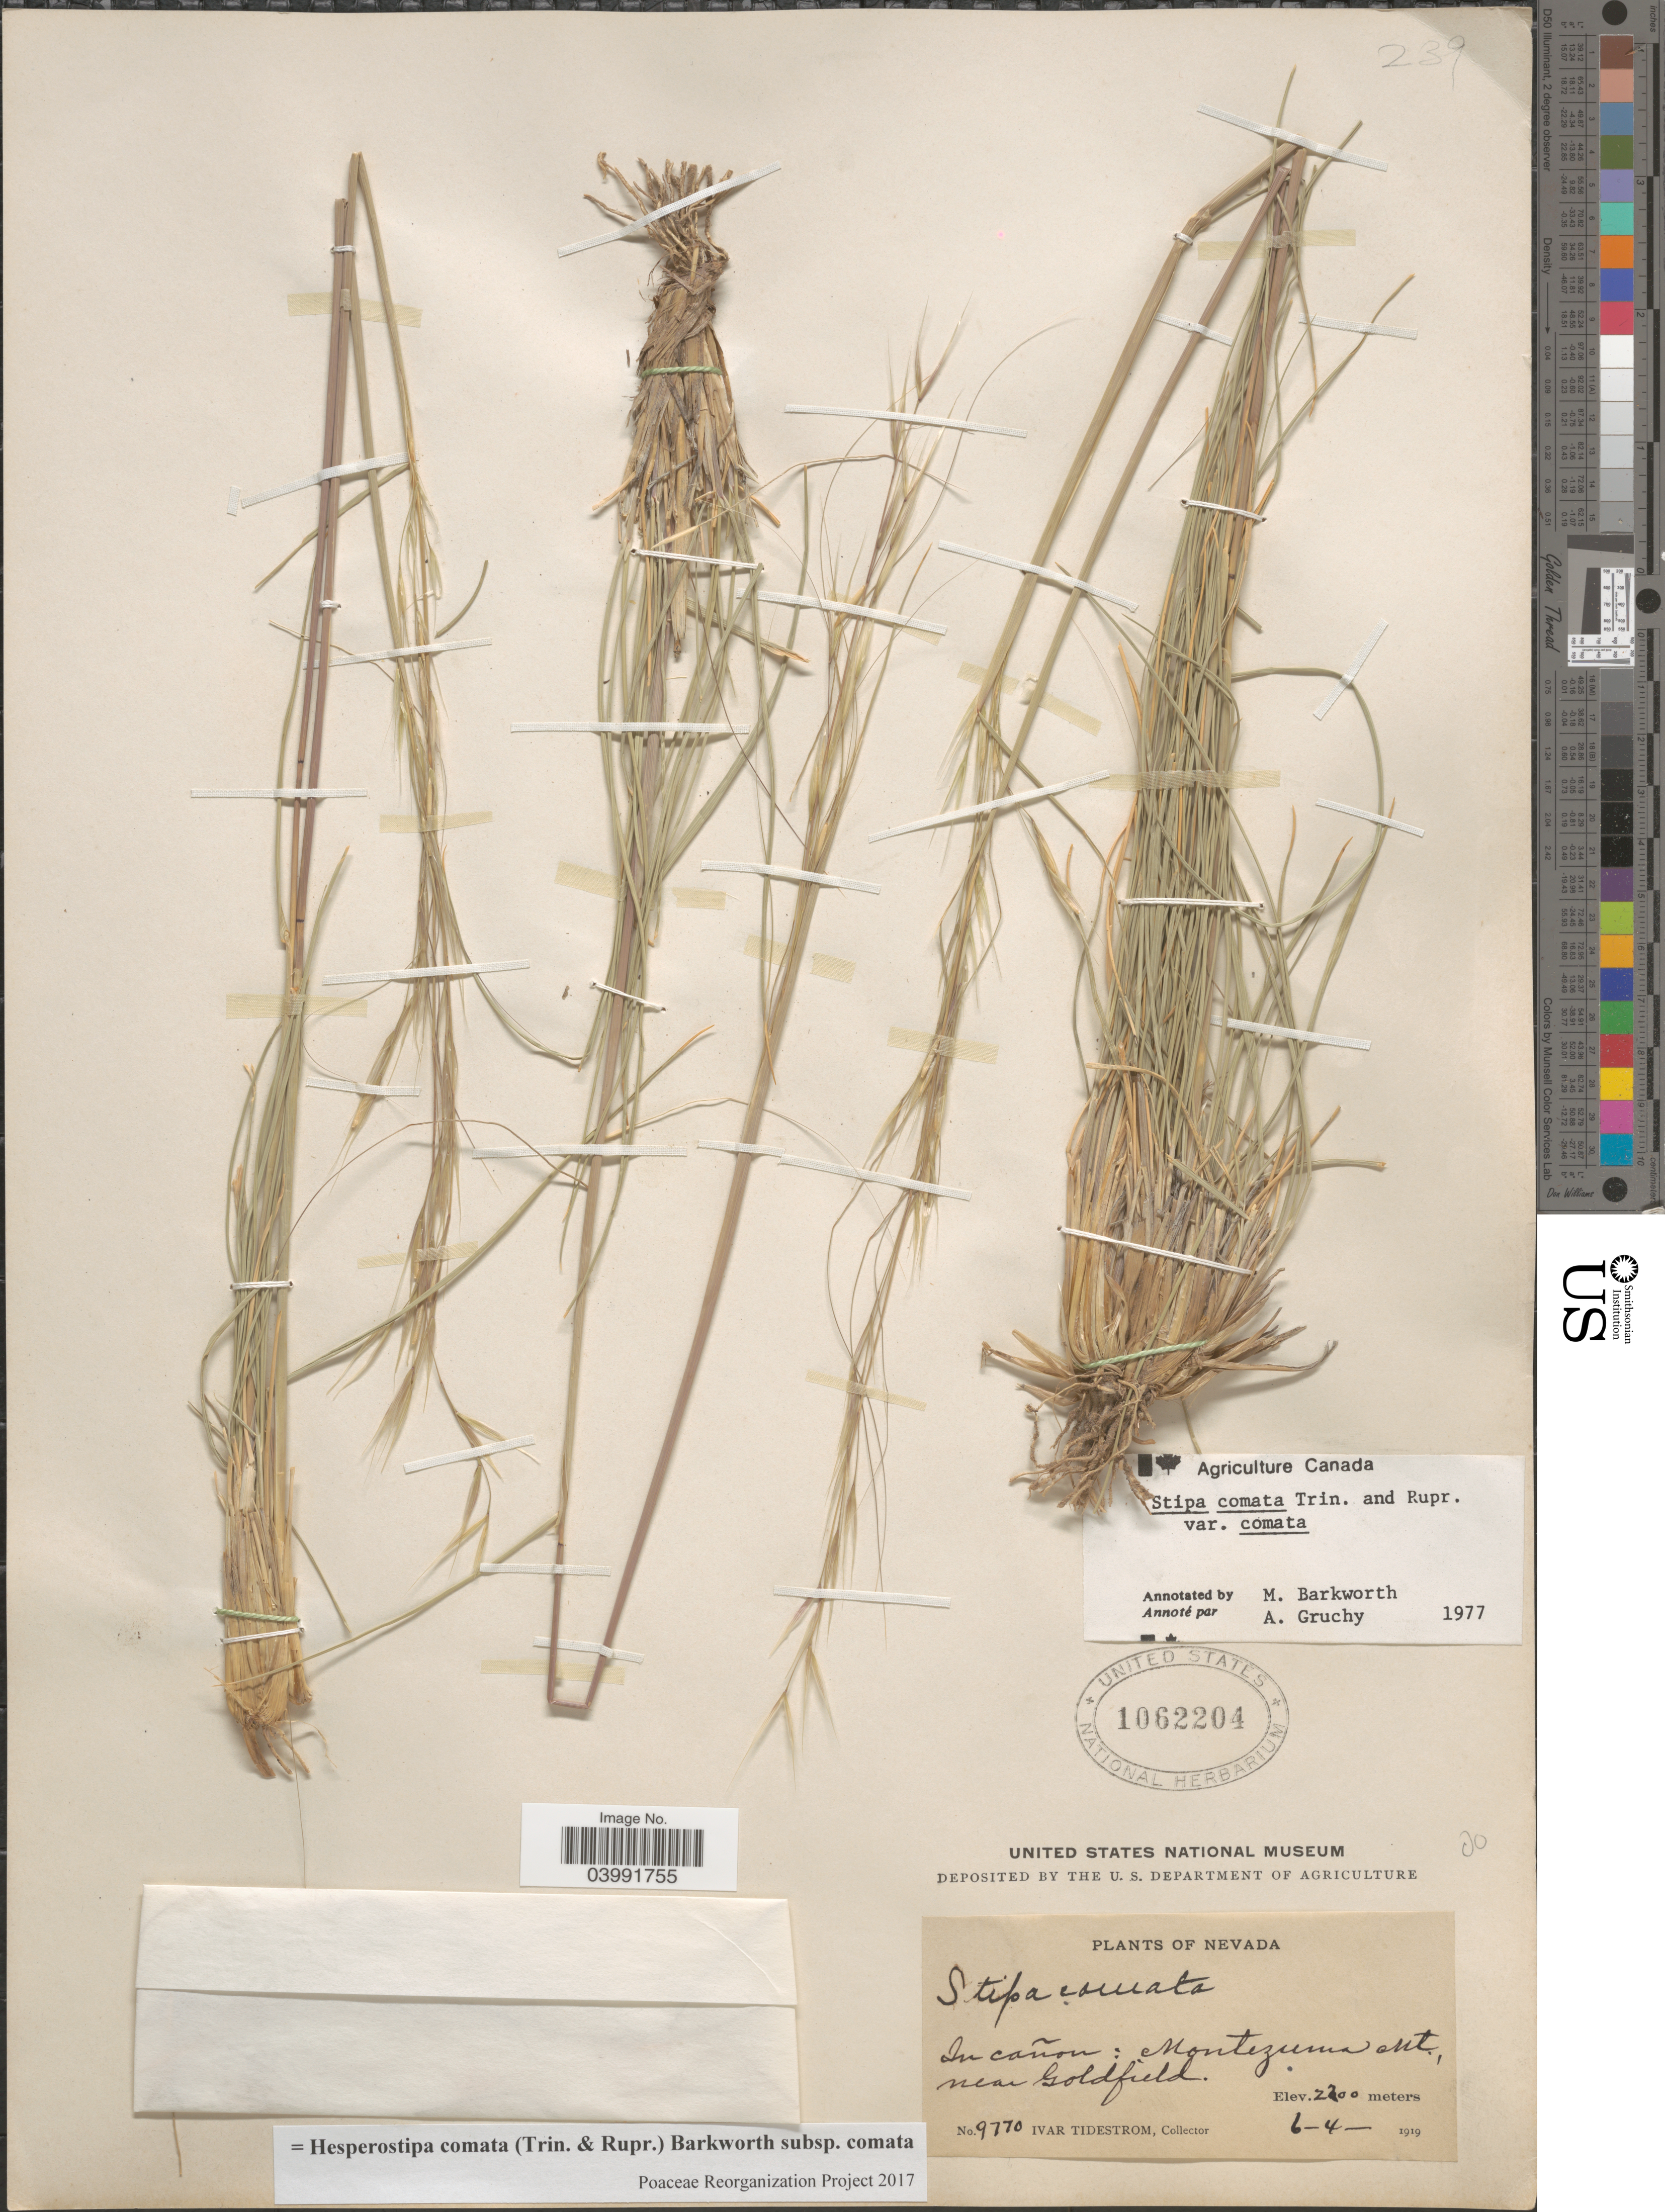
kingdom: Plantae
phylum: Tracheophyta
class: Liliopsida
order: Poales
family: Poaceae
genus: Hesperostipa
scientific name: Hesperostipa comata subsp. comata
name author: (Trin. & Rupr.) Barkworth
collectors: I. F. Tidestrom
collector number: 9770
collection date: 1919-06-04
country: United States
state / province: Nevada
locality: In cañon: Montezuma Mt., near Goldfield.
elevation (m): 2200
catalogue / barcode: US 1062204